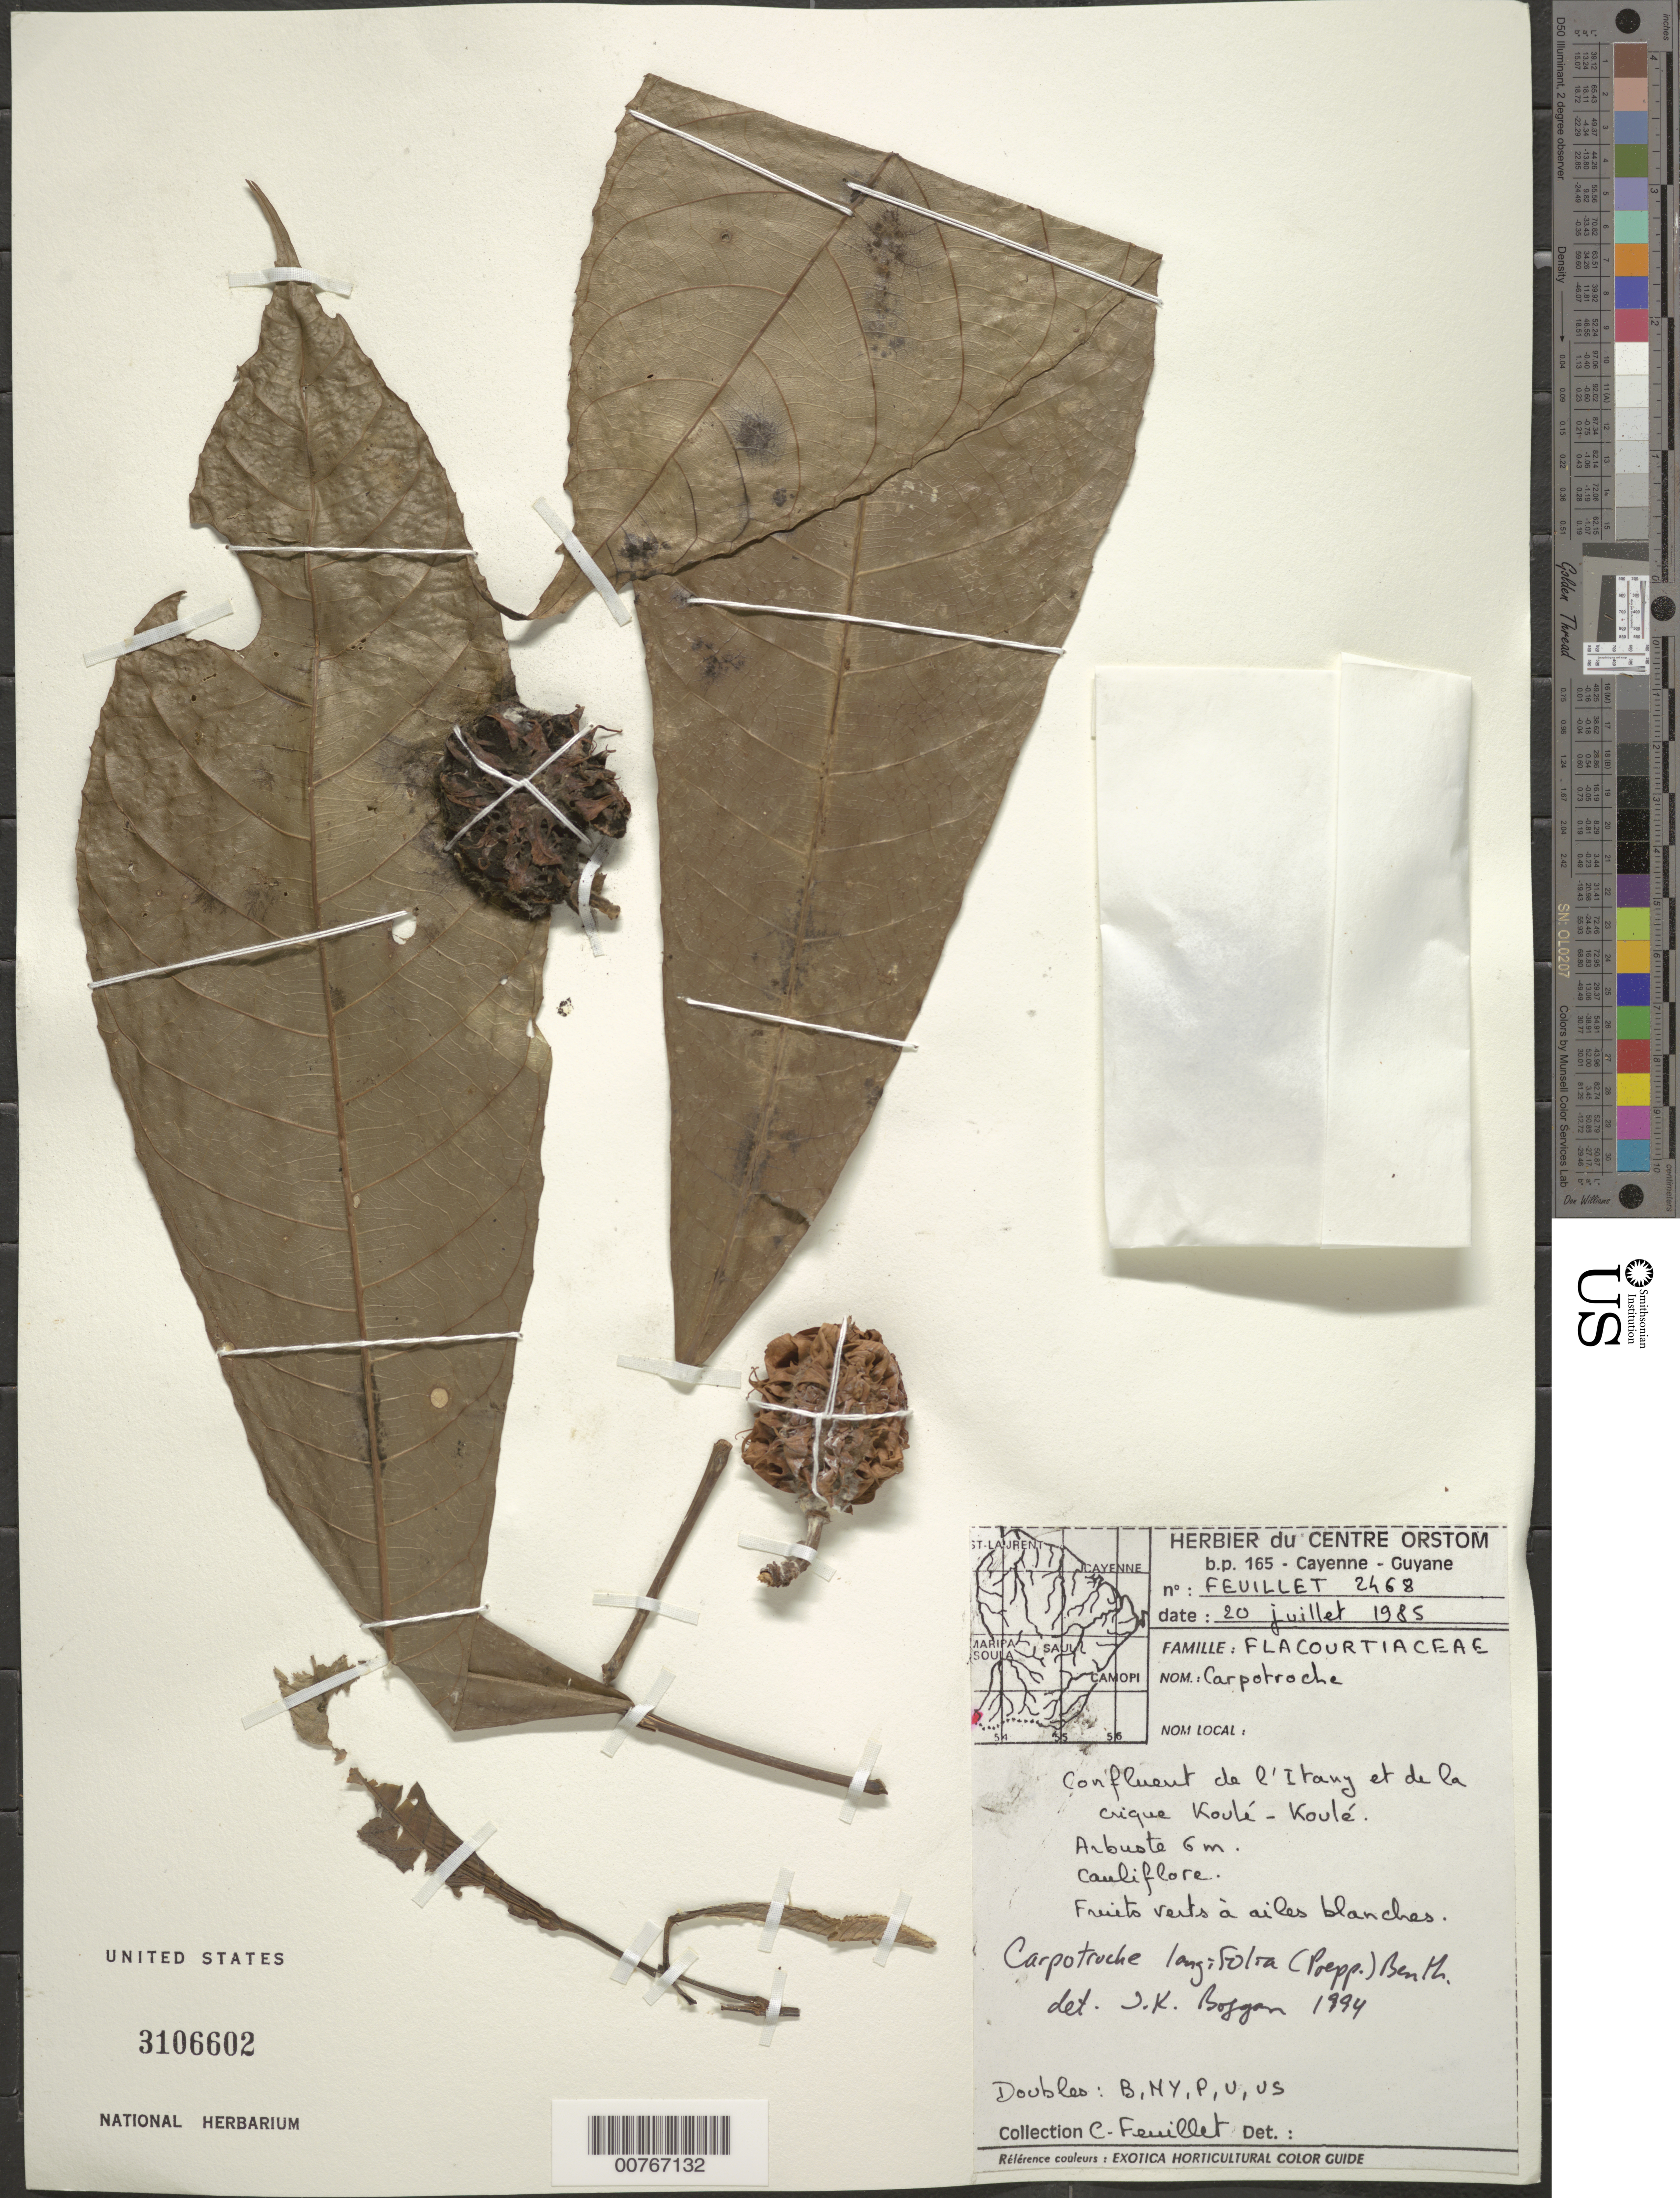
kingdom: Plantae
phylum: Tracheophyta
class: Magnoliopsida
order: Malpighiales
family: Achariaceae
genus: Carpotroche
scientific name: Carpotroche longifolia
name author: (Poepp.) Benth.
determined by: Boggan, J. K., (US), NMNH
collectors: C. Feuillet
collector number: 2468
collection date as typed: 20-Jul-85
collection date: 1985-07-20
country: French Guiana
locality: Rivière Itany, confluent avec de la crique Koulé-Koulé, Monts Tumuc-Humac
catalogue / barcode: US 3106602